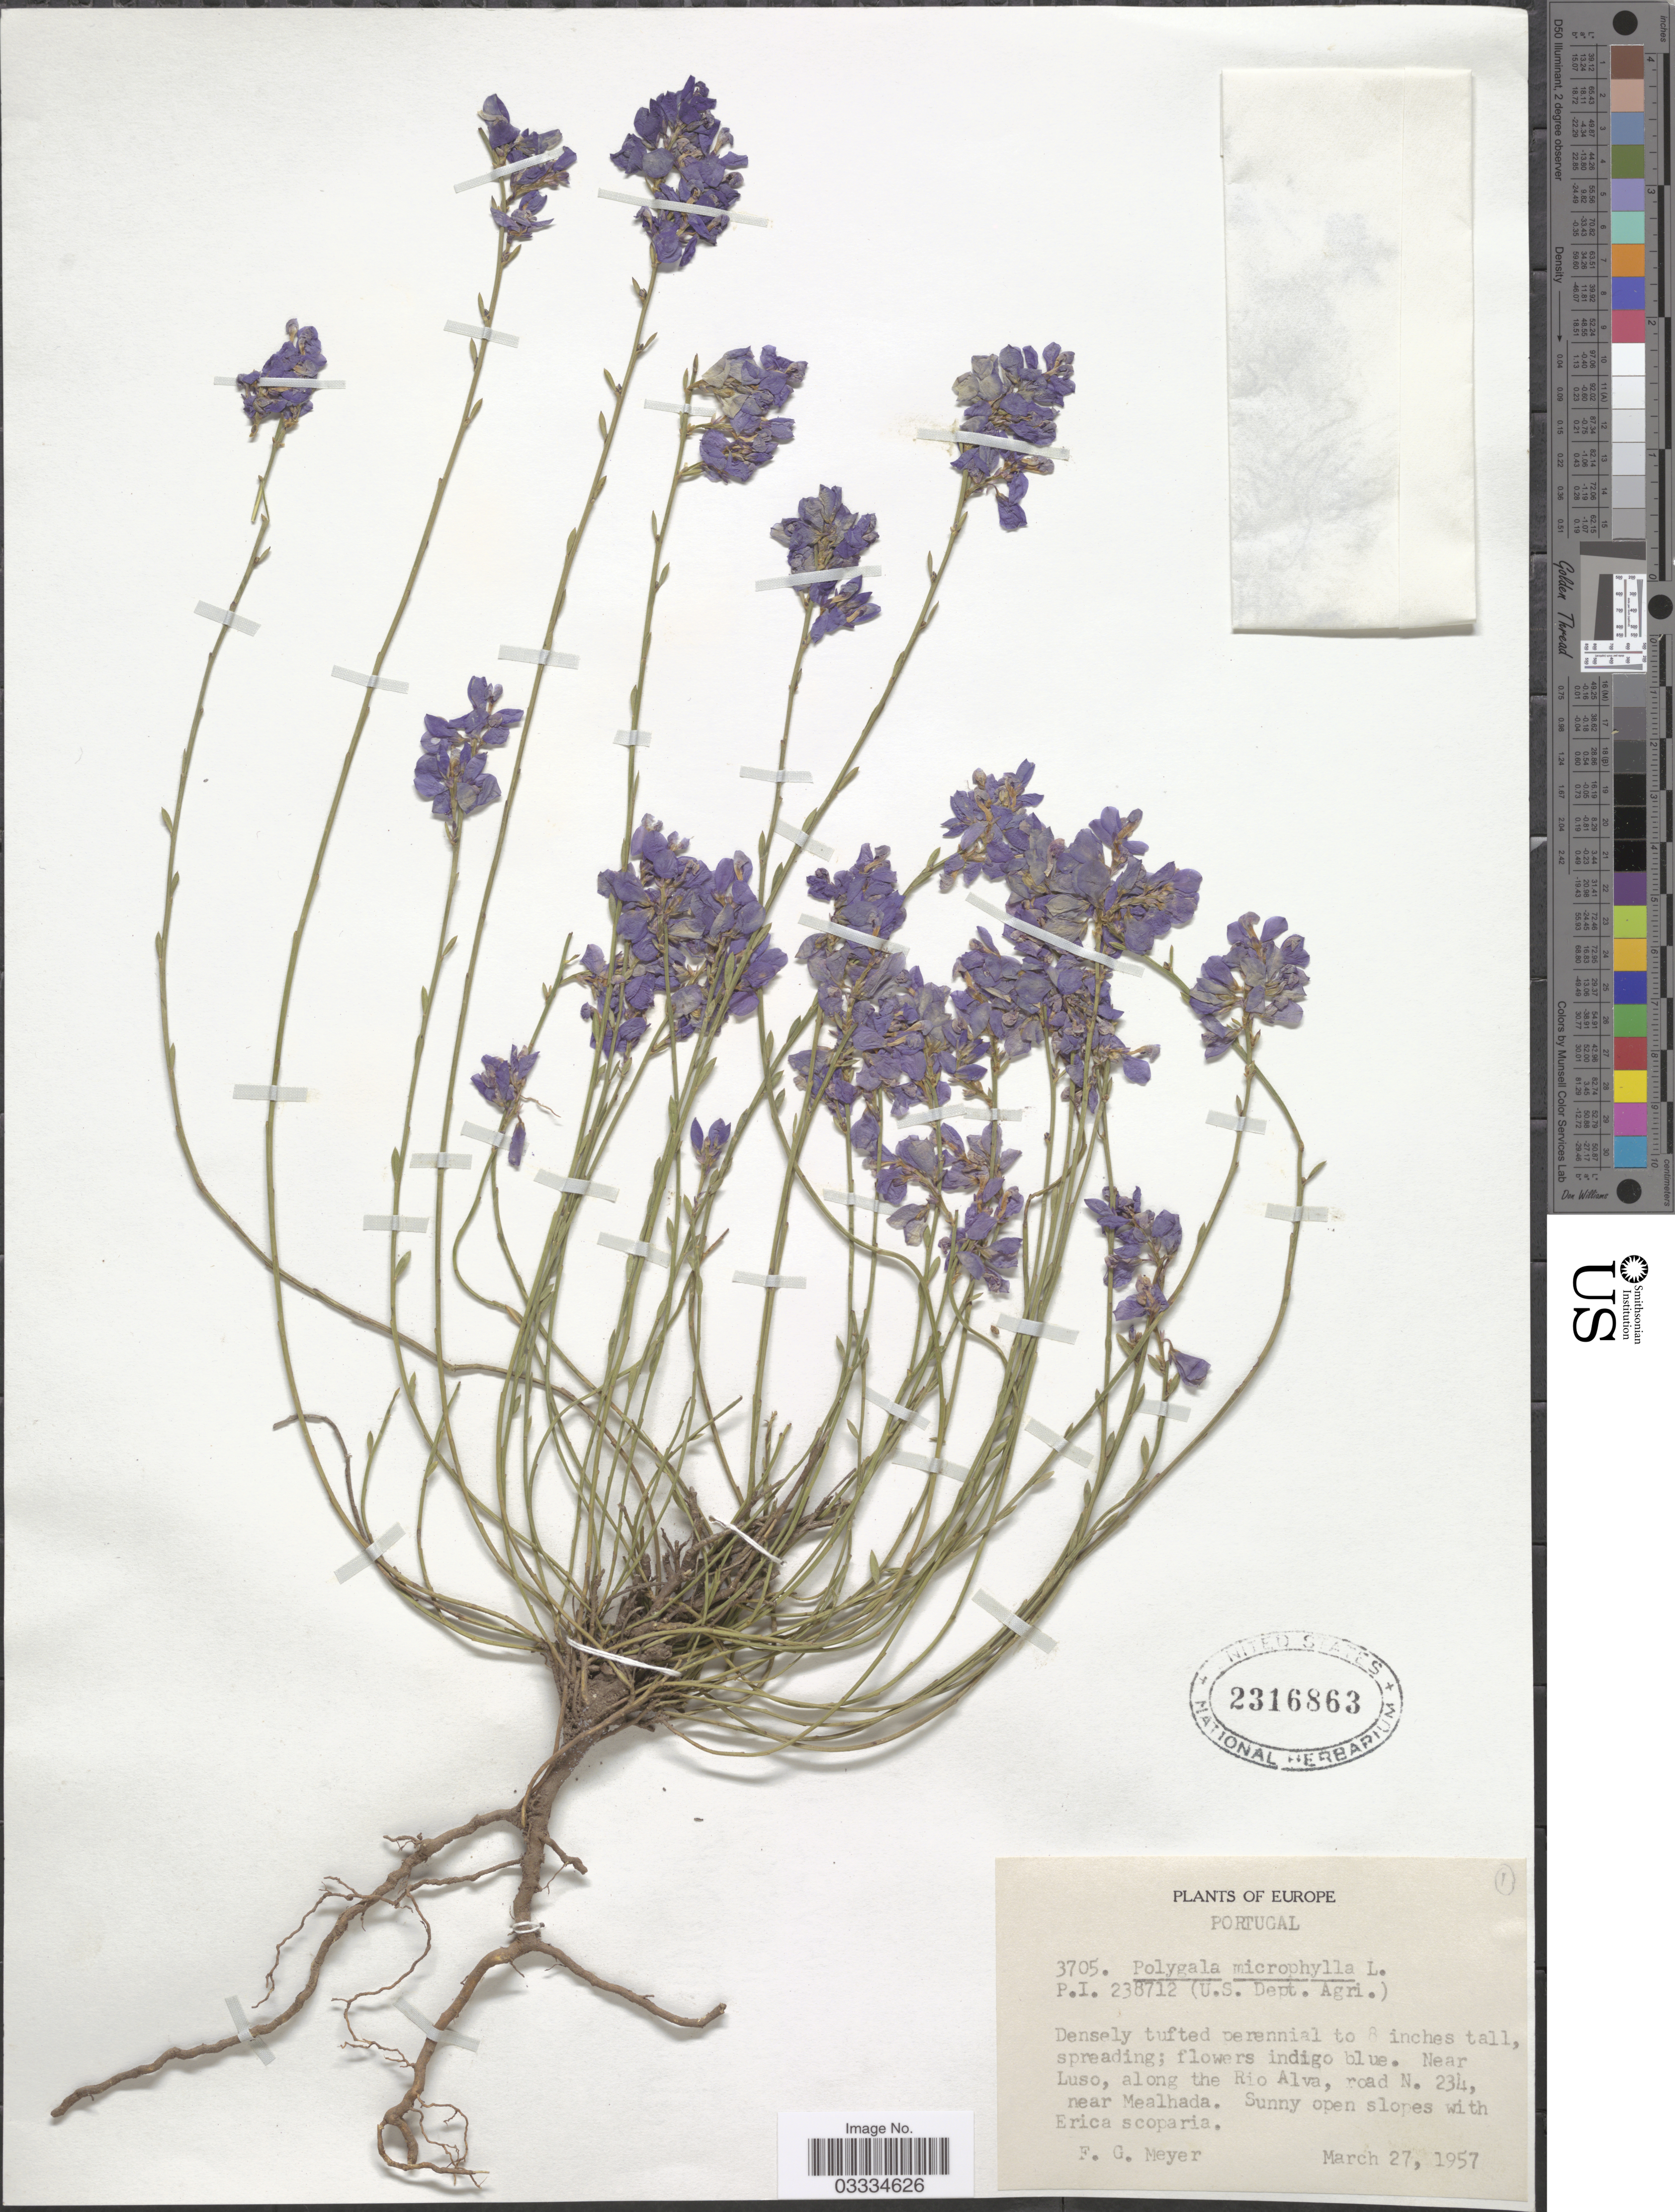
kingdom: Plantae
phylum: Tracheophyta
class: Magnoliopsida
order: Fabales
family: Polygalaceae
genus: Polygala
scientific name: Polygala microphylla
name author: L.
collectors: F. G. Meyer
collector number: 3705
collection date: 1957-03-27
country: Portugal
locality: Near Luso, along the Rio Alva, road N. 234, near Mealhada.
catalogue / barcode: US 2316863